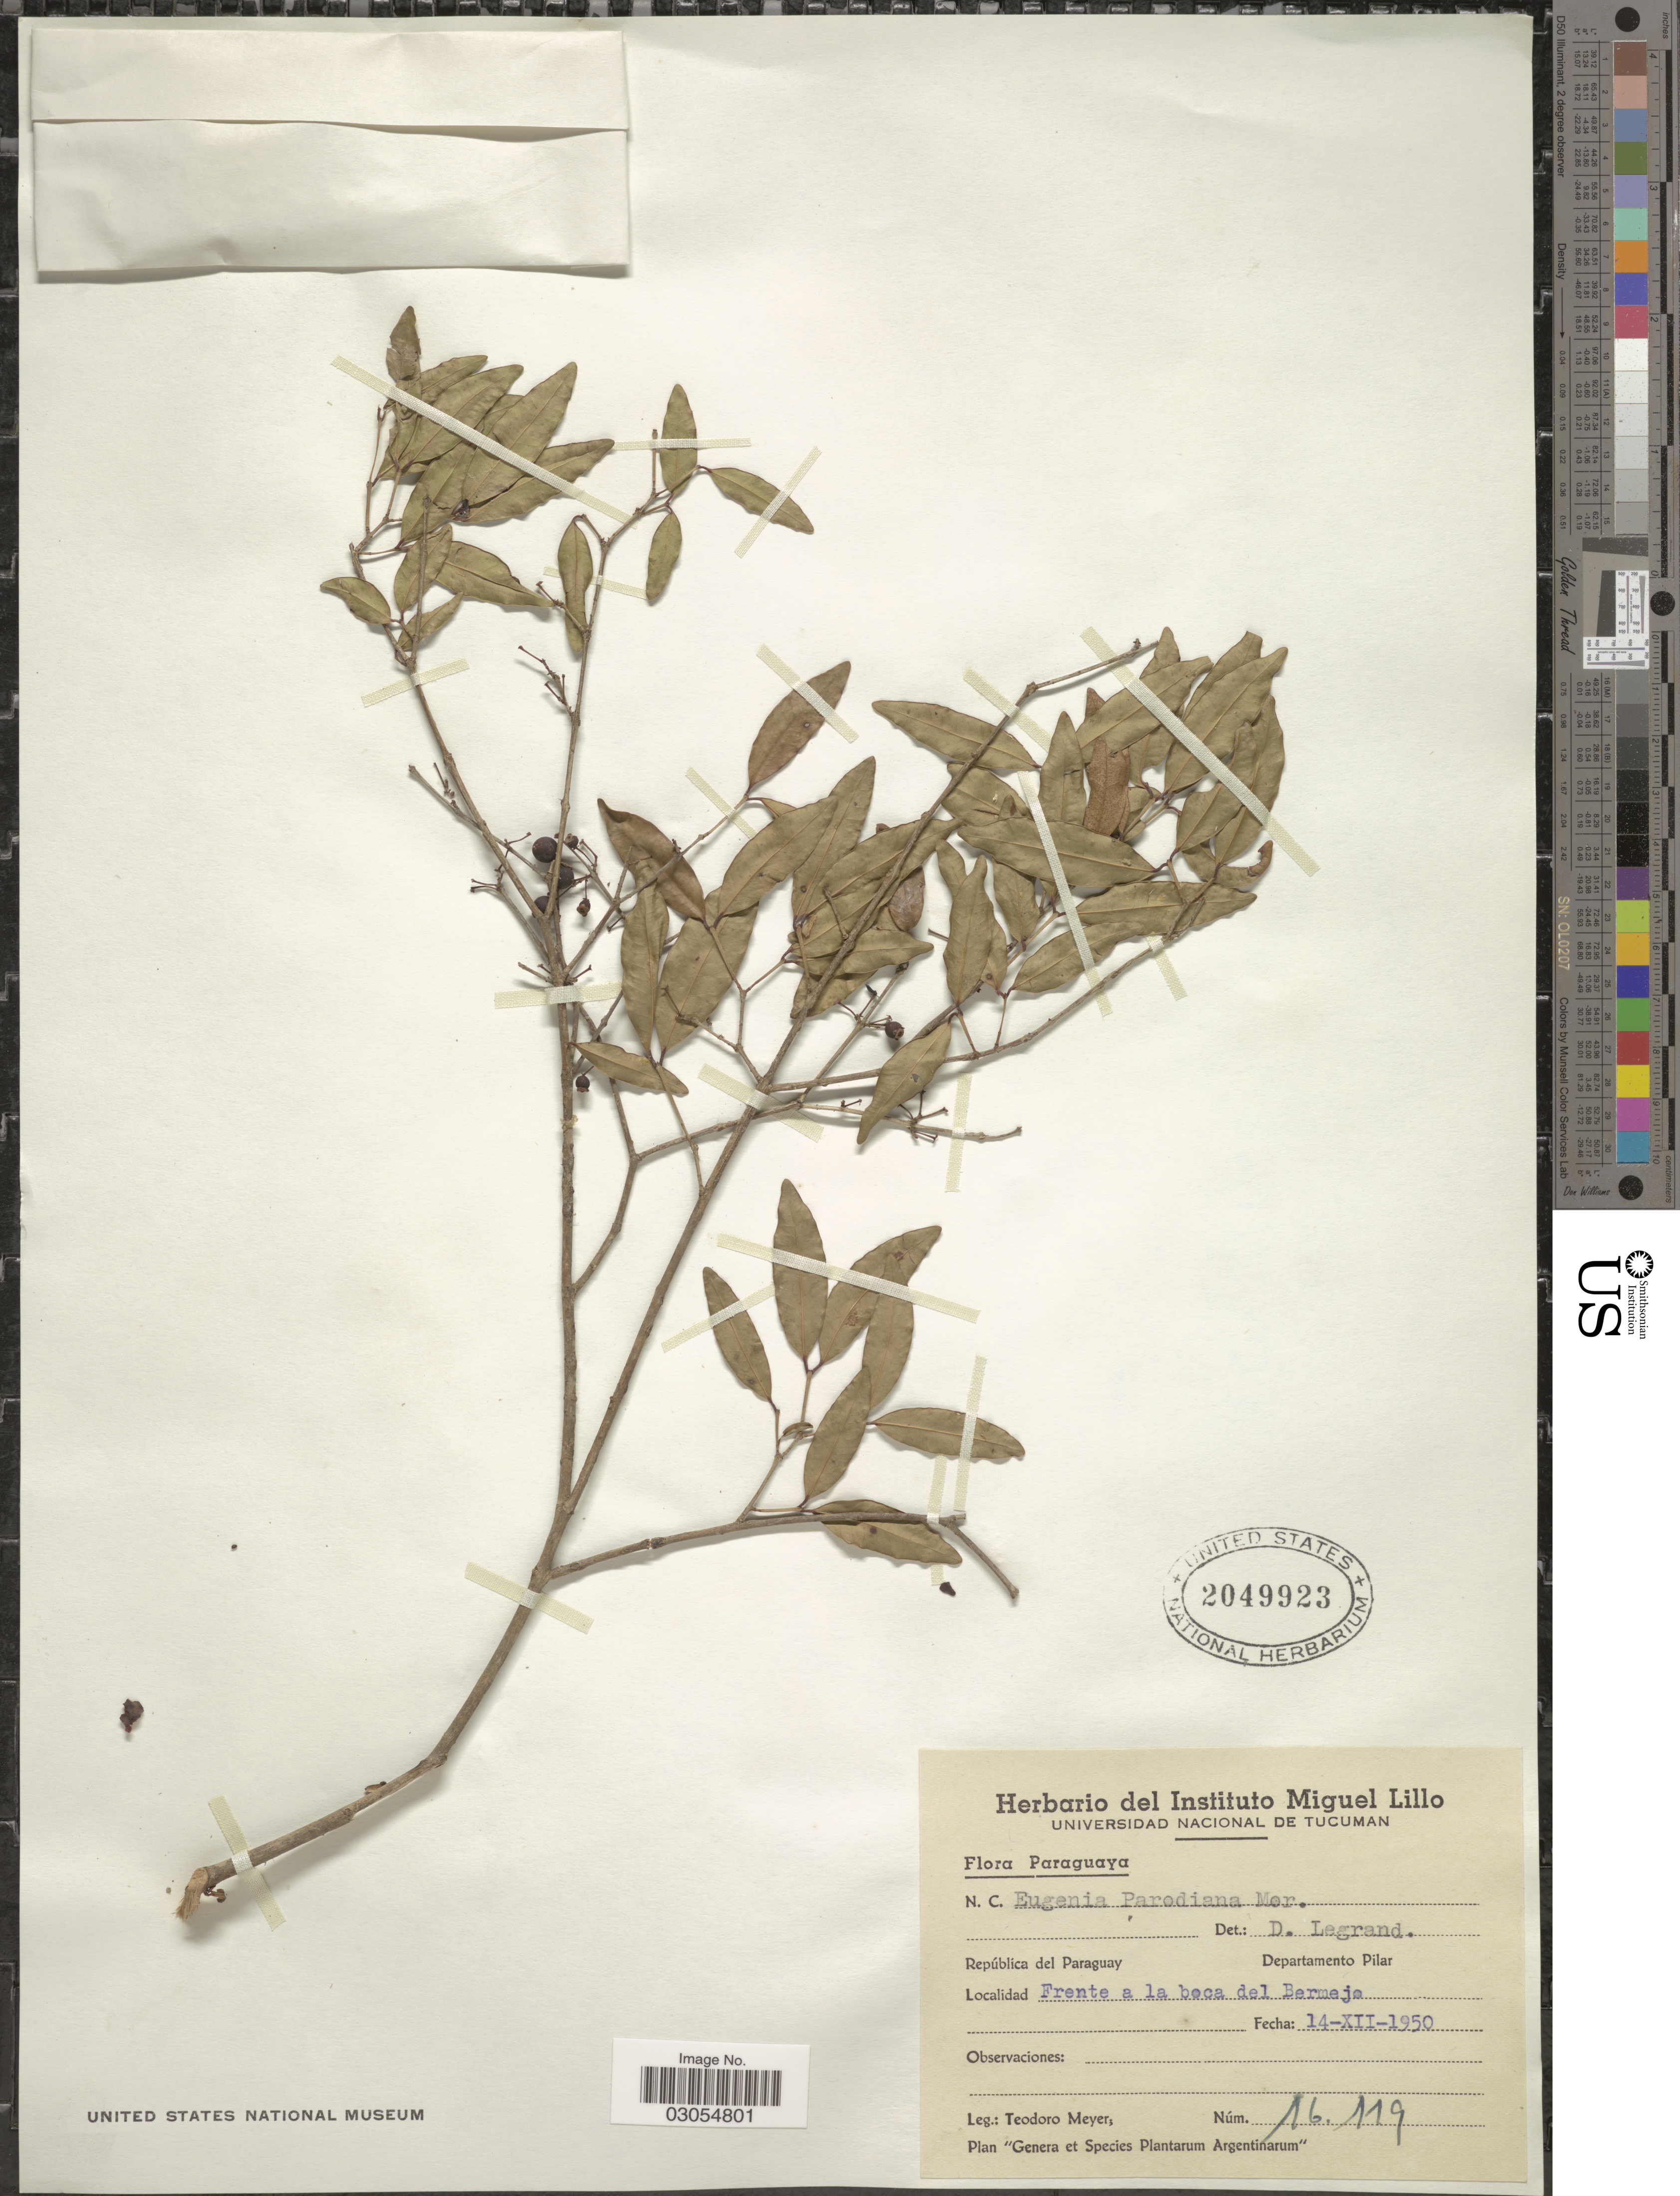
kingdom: Plantae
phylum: Tracheophyta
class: Magnoliopsida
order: Myrtales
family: Myrtaceae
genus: Eugenia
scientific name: Eugenia egensis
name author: DC.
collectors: T. Meyer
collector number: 16119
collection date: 1950-12-14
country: Paraguay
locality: Departamento Pilar. Frente a la boca del Bermeja.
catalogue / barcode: US 2049923